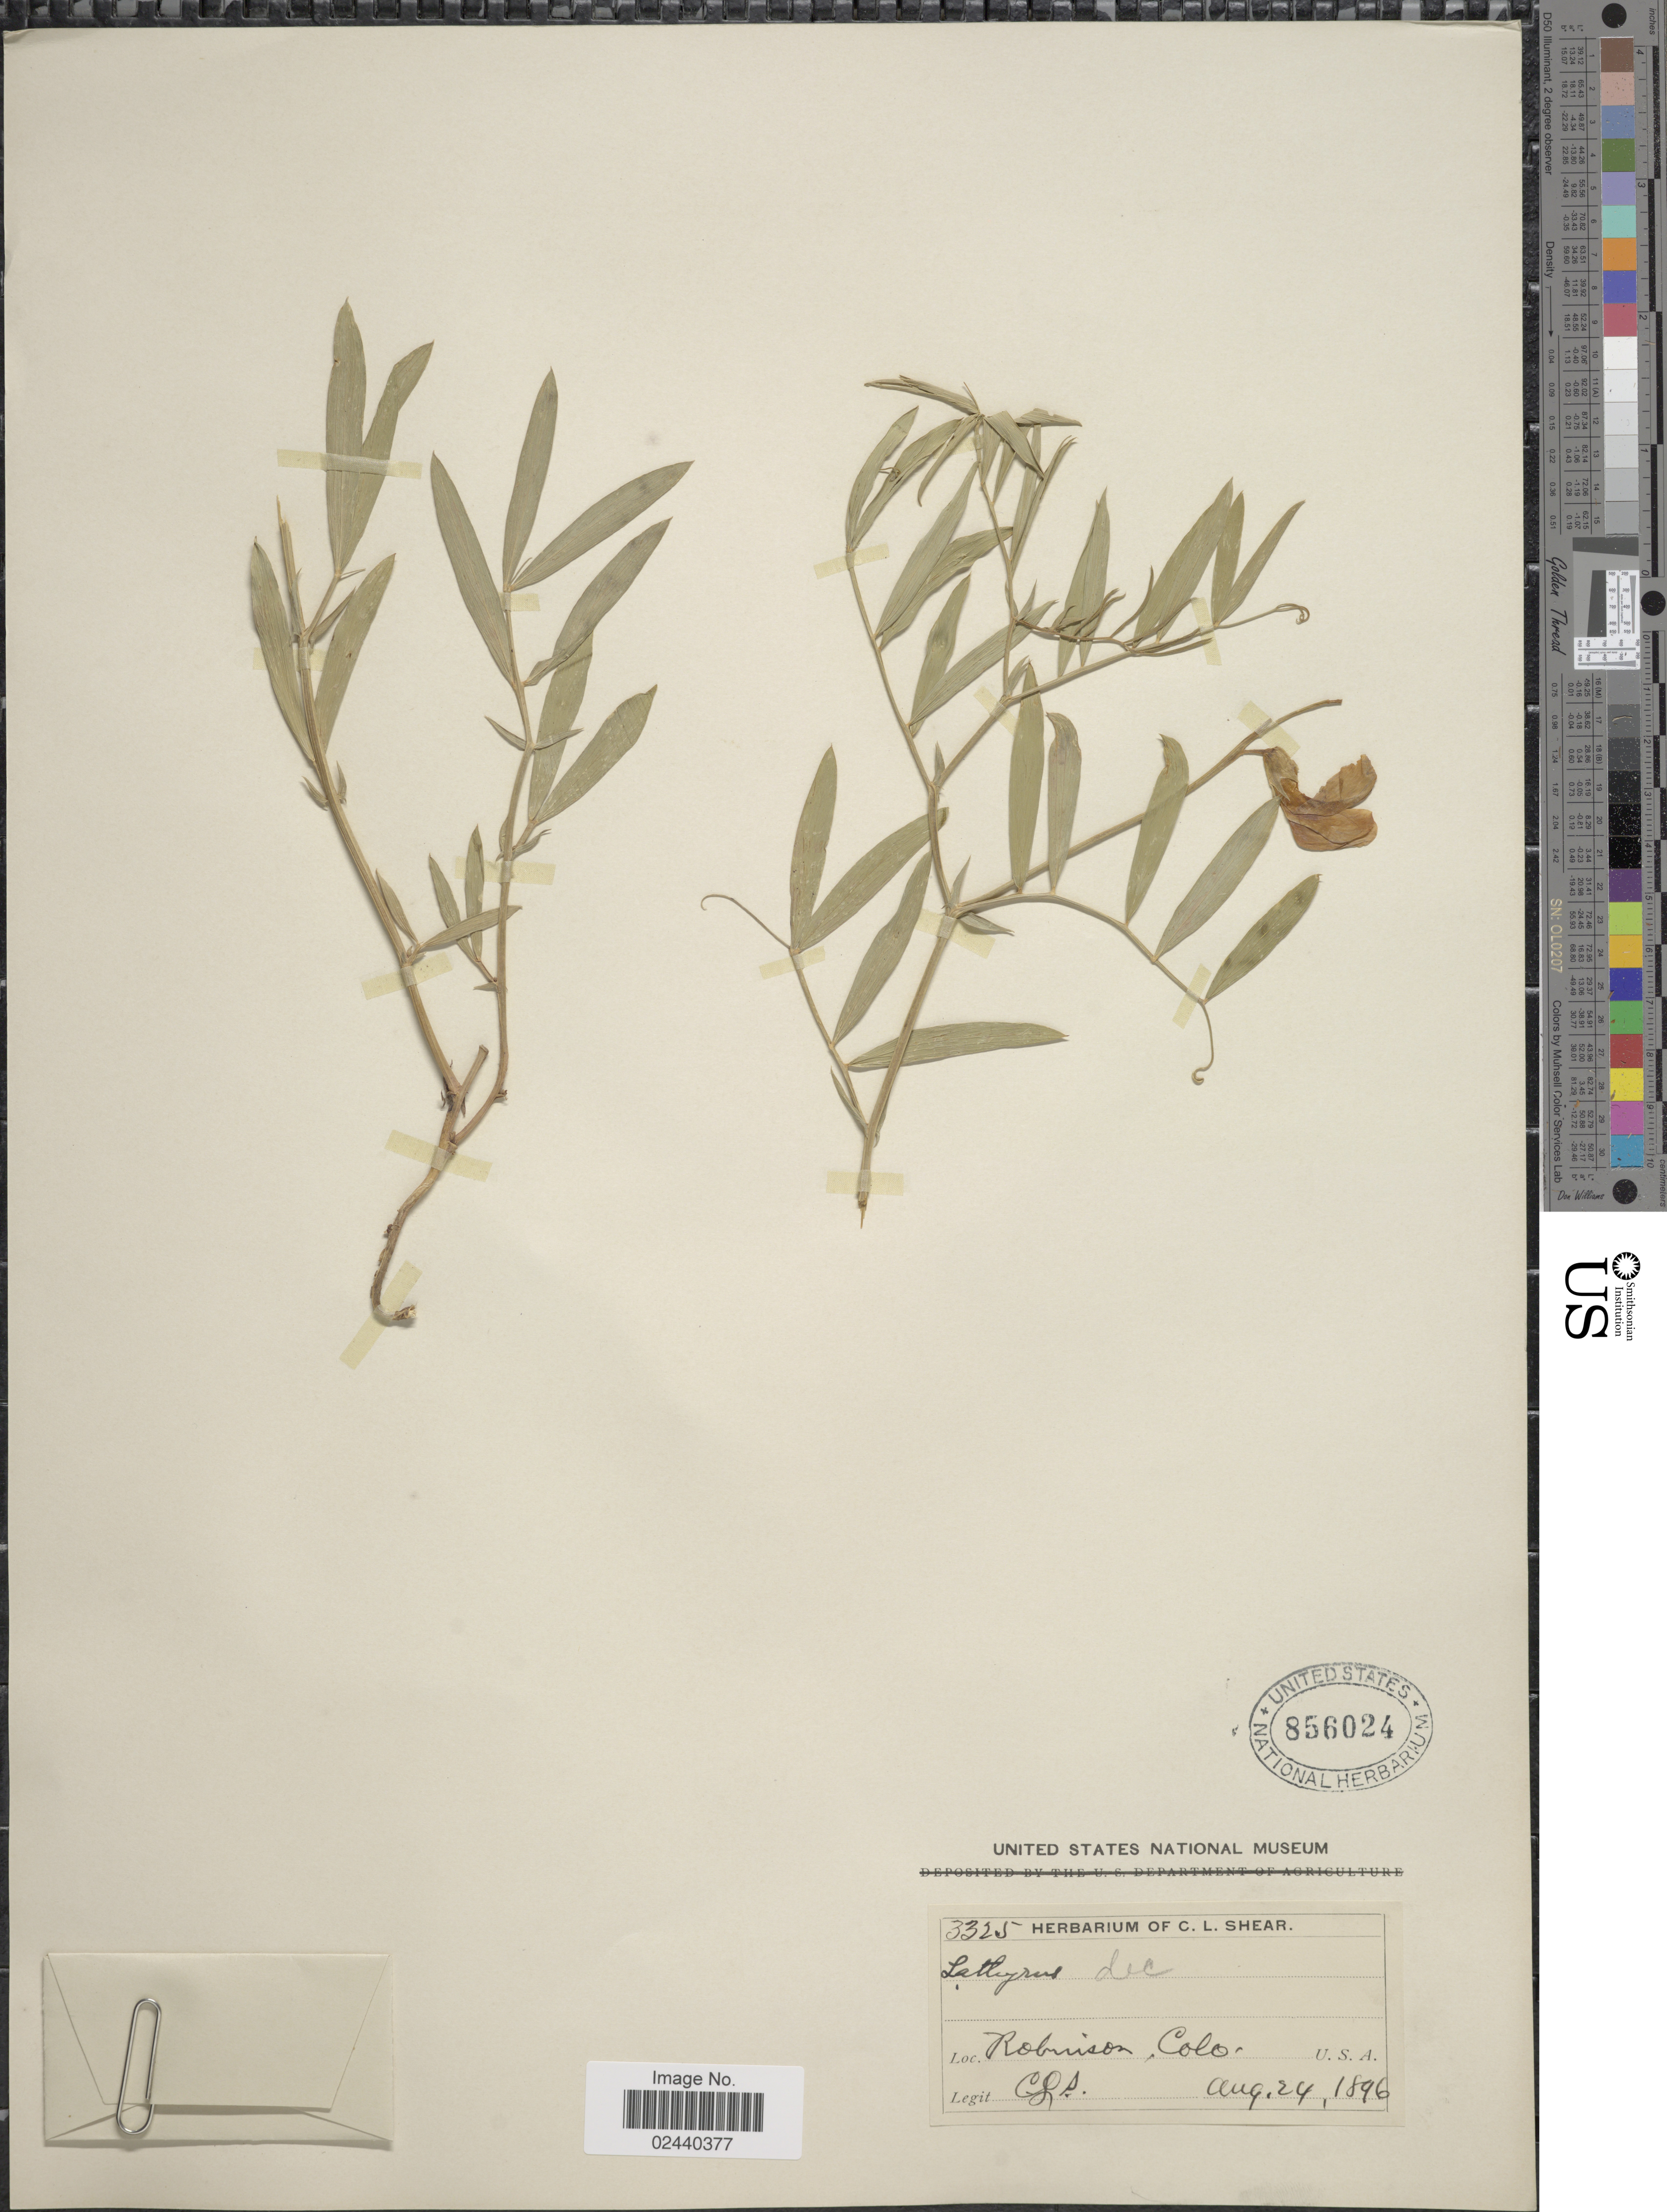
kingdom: Plantae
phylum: Tracheophyta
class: Magnoliopsida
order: Fabales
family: Fabaceae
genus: Lathyrus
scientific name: Lathyrus eucosmus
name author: Butters & H. St. John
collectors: C. L. Shear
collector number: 3325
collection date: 1896-08-24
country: United States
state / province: Colorado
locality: Robinson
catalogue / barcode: US 856024